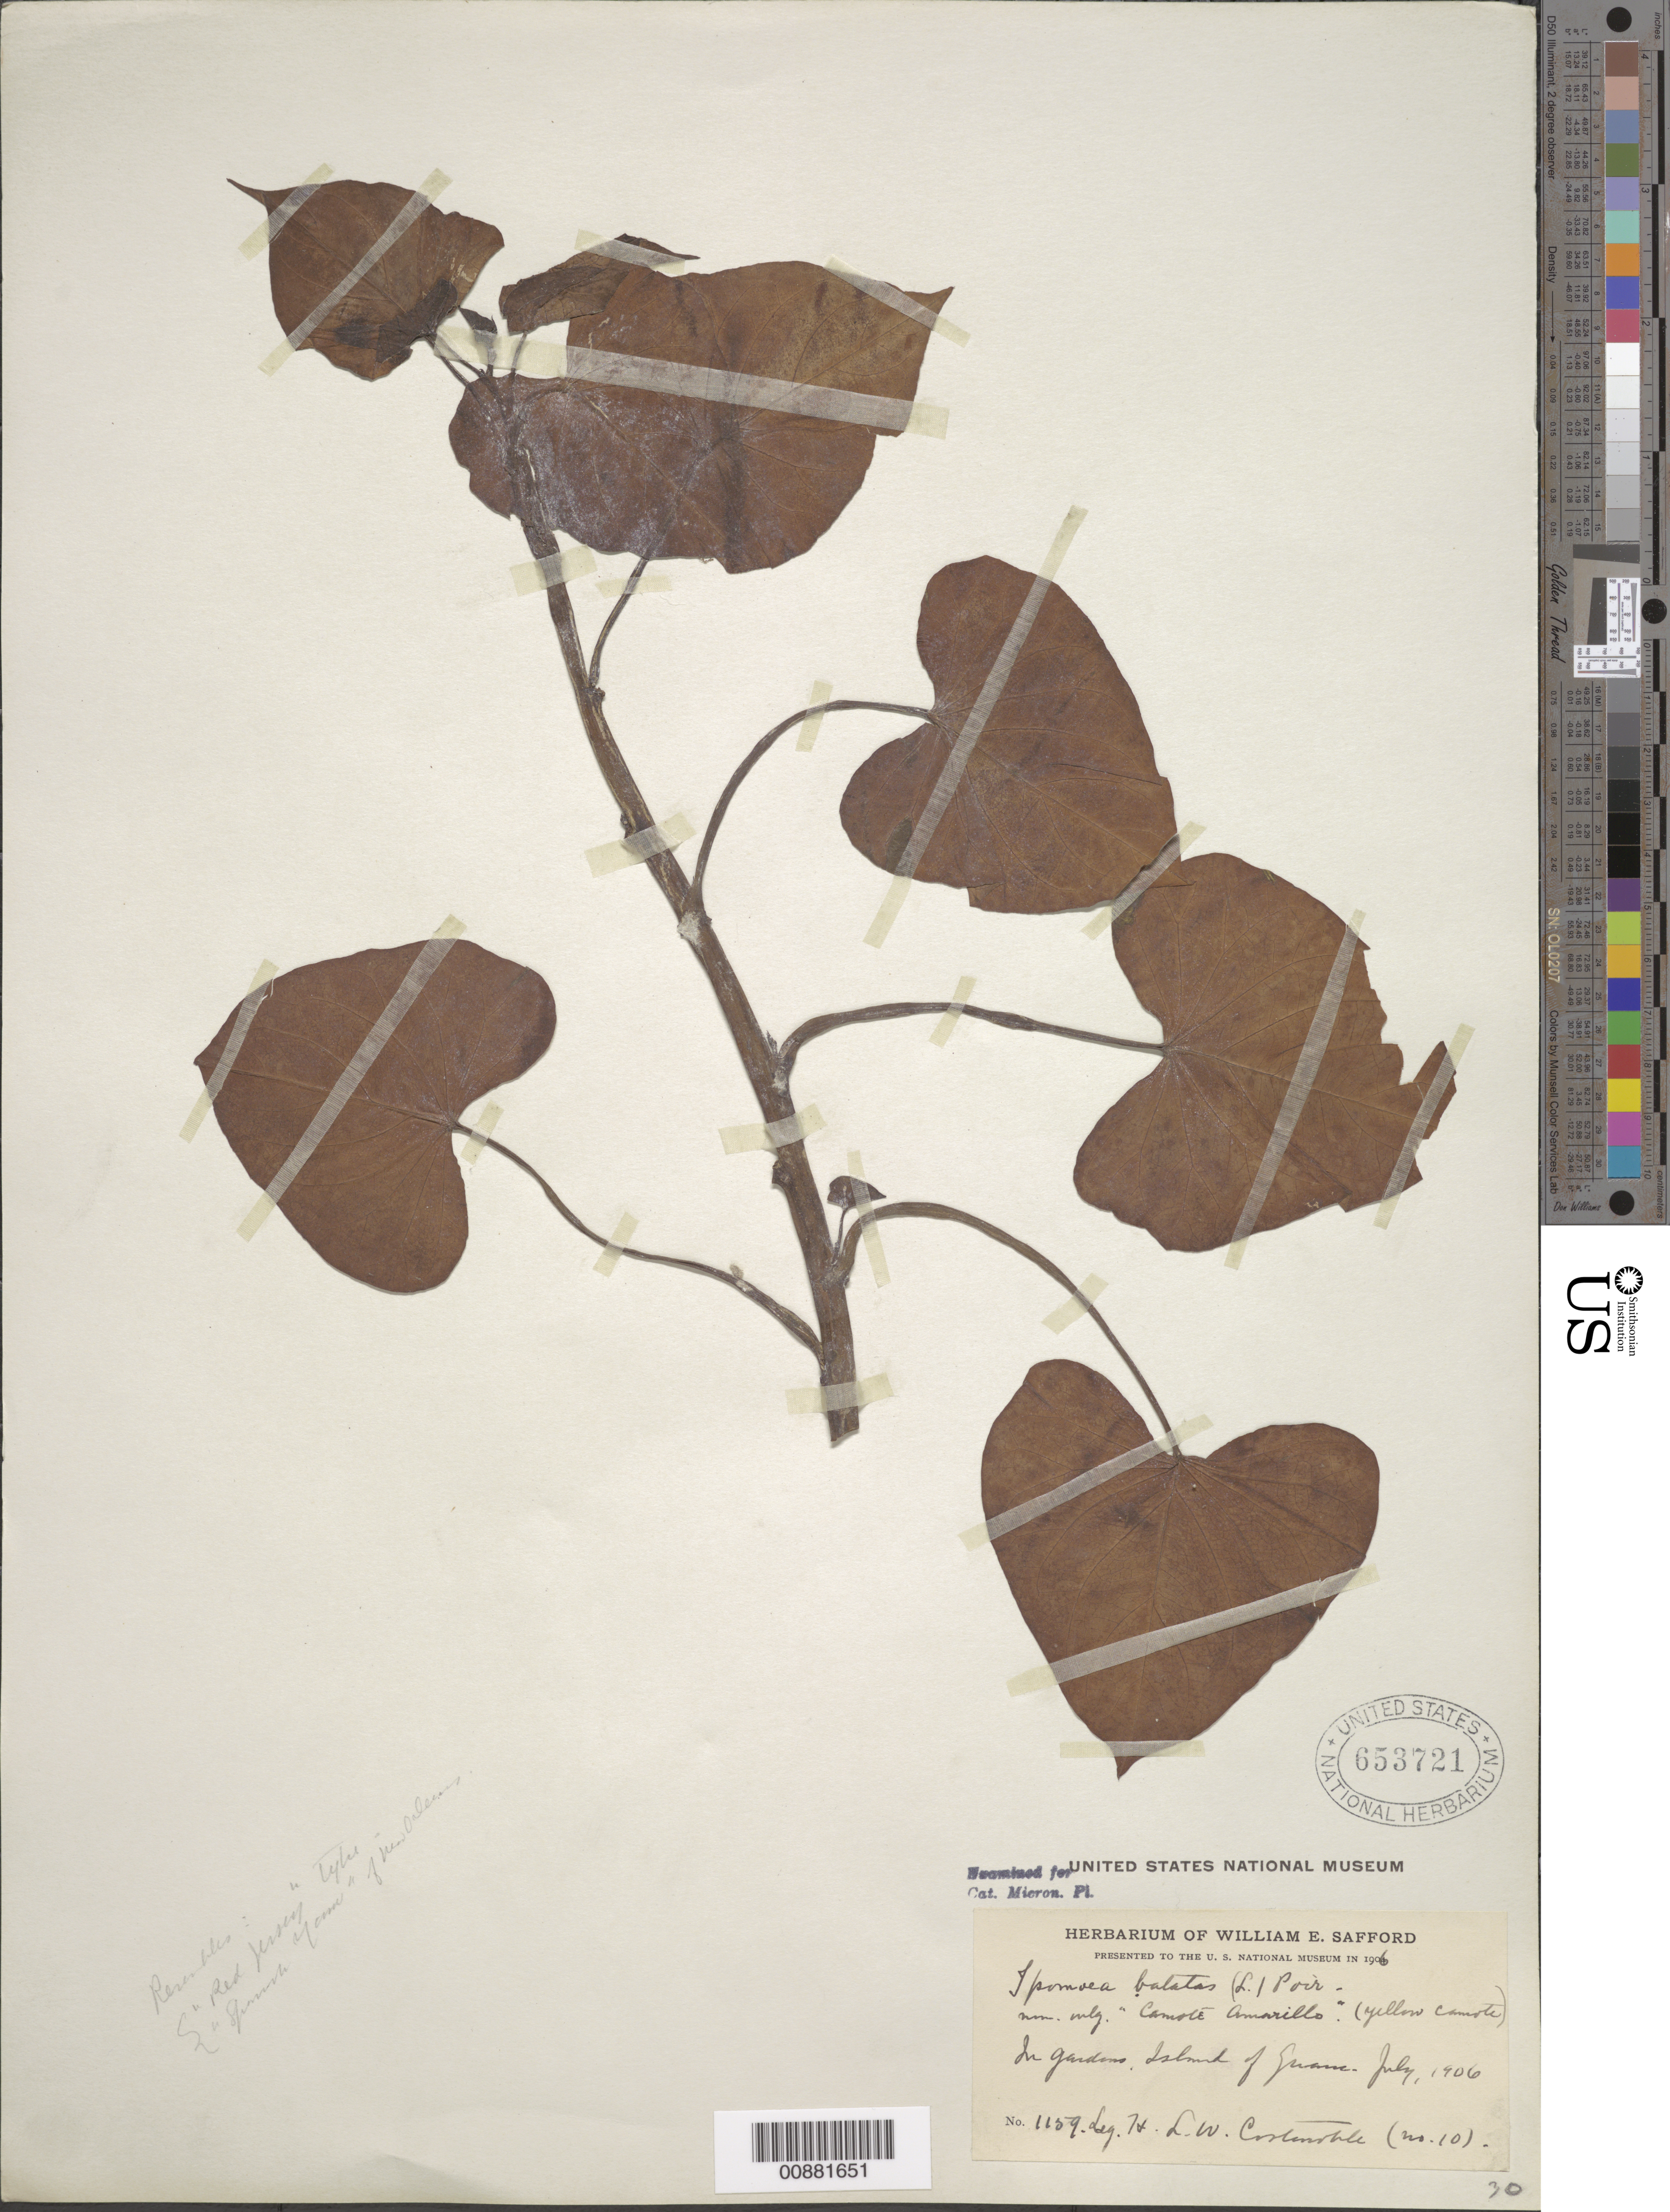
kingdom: Plantae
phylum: Tracheophyta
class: Magnoliopsida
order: Solanales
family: Convolvulaceae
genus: Ipomoea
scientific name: Ipomoea batatas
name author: (L.) Lam.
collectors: H. Costenoble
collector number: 1159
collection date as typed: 01 Jul 1906 to 31 Jul 1906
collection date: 1906-07-01/1906-07-31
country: Guam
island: Guam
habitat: In gardens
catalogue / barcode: US 653721